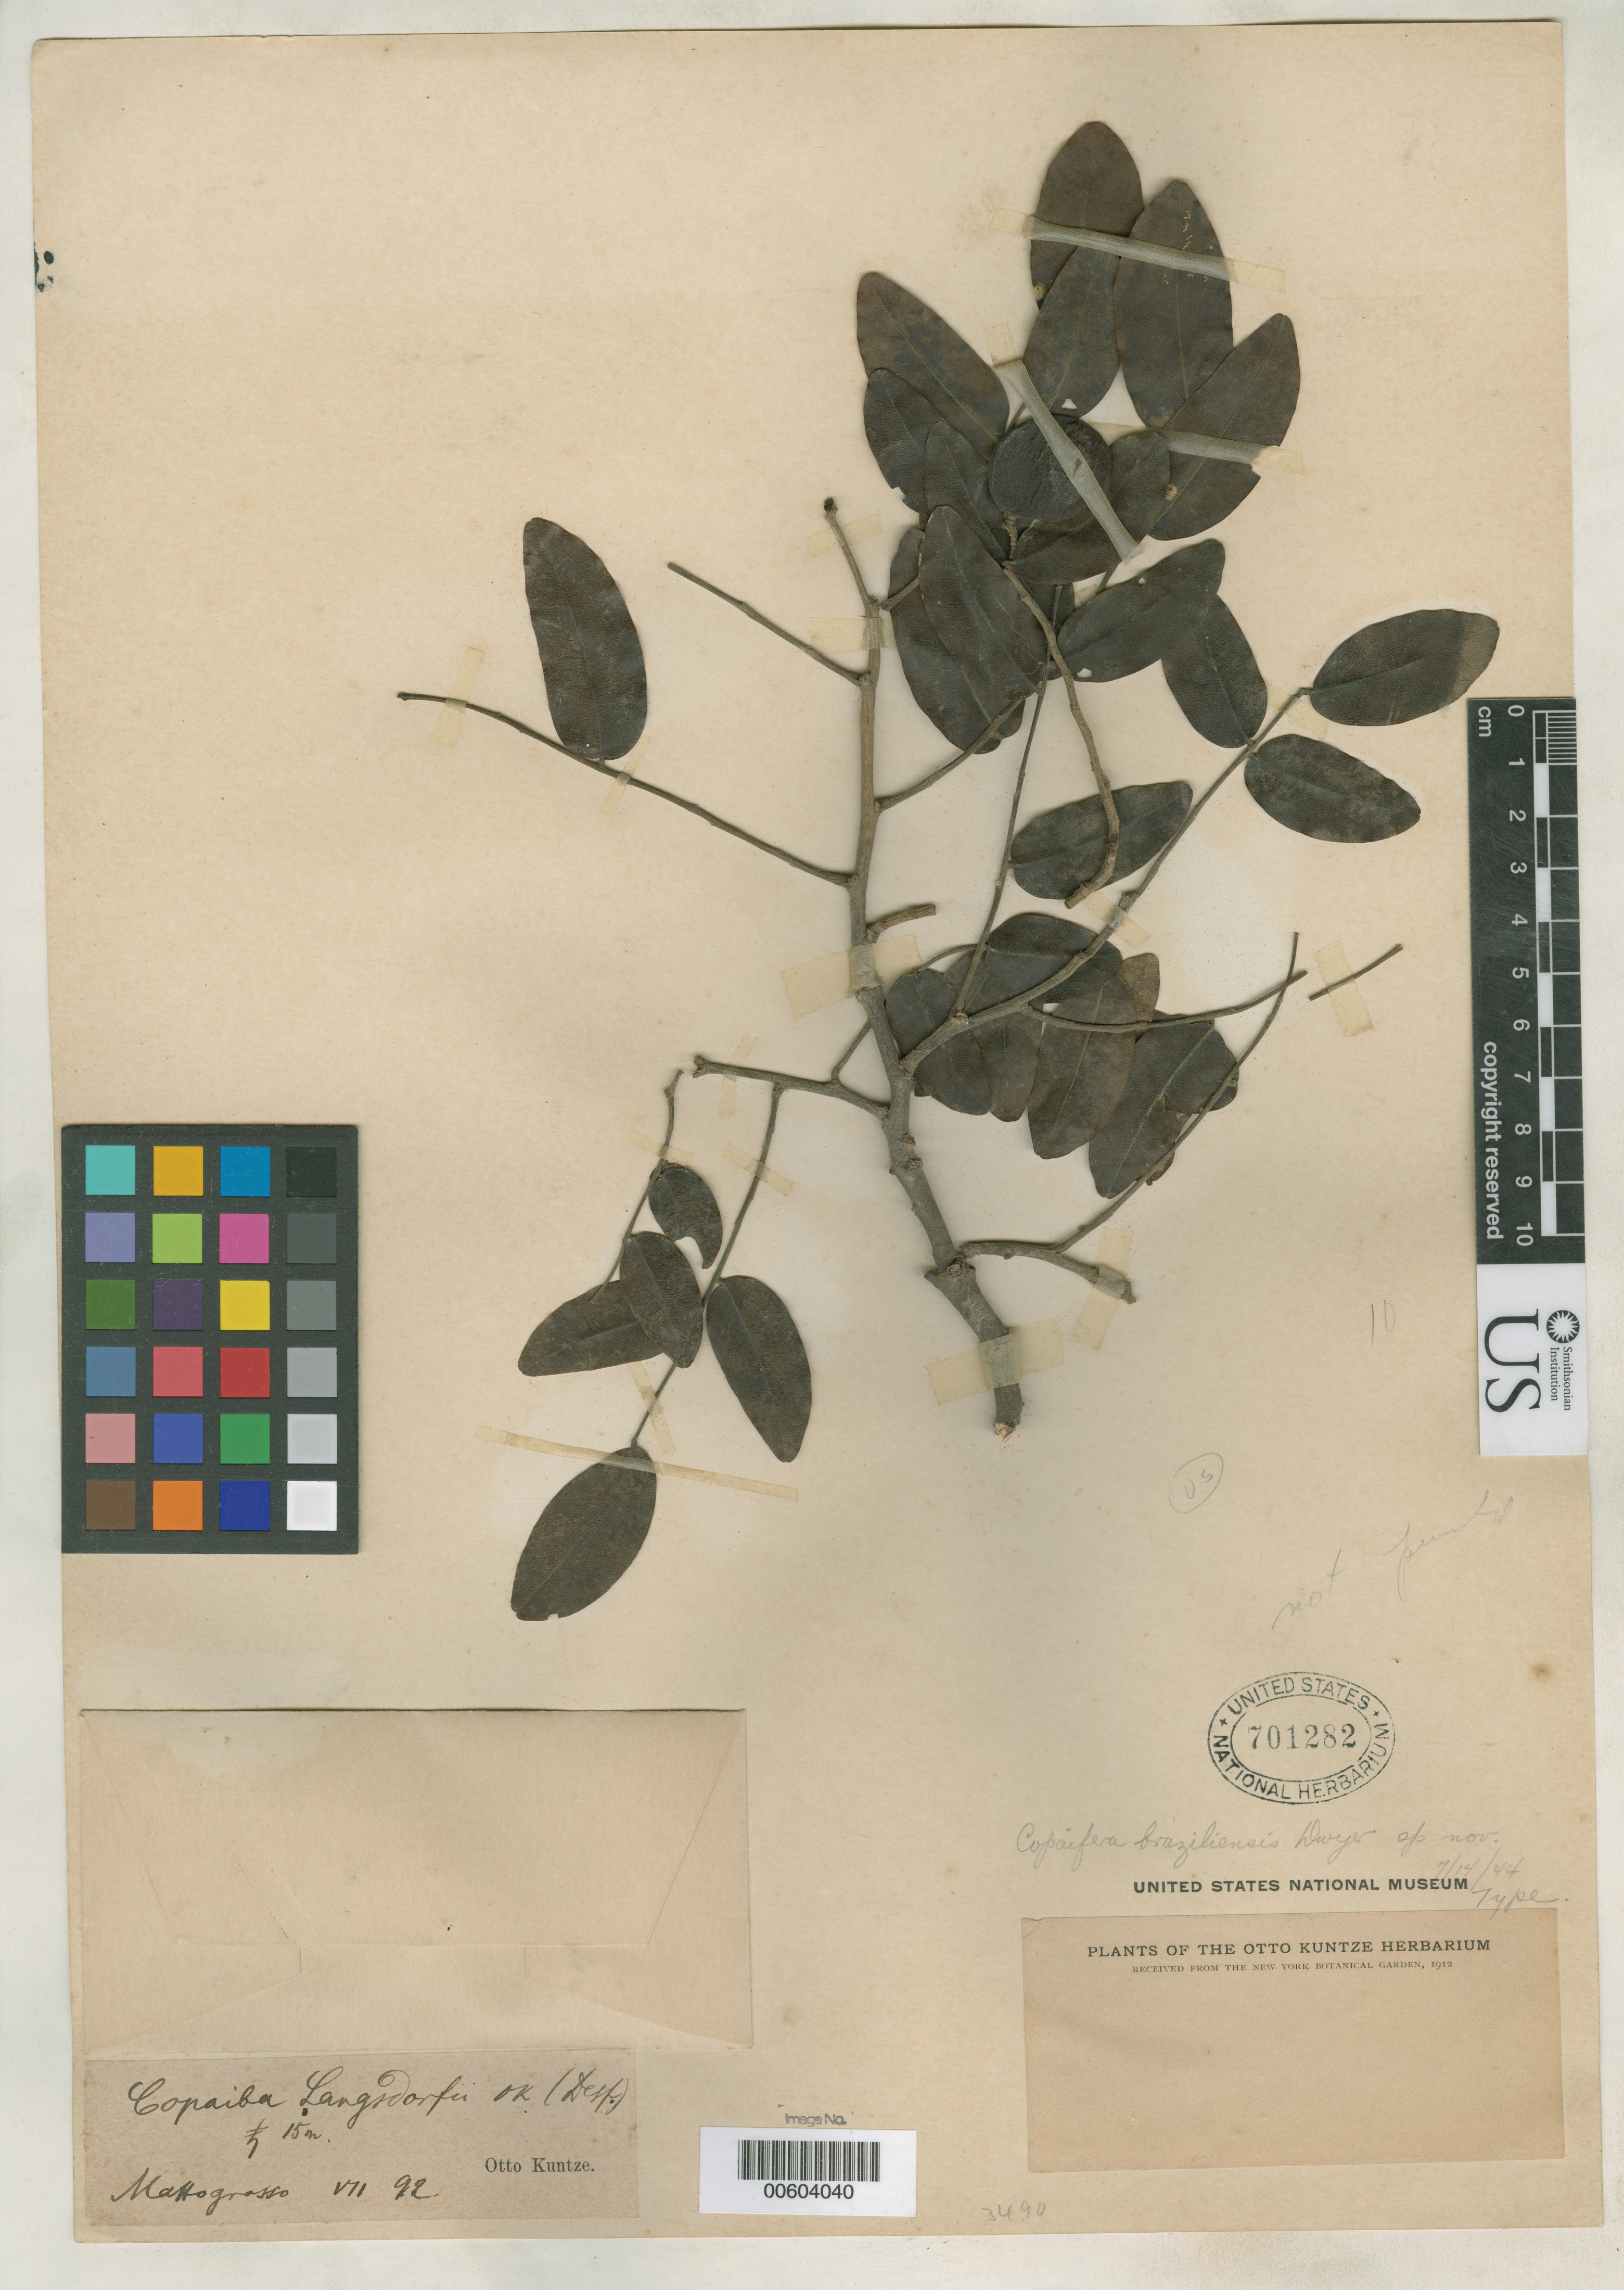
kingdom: Plantae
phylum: Tracheophyta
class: Magnoliopsida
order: Fabales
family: Fabaceae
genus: Copaifera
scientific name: Copaifera brasiliensis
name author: Dwyer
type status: Holotype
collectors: C.E.O. Kuntze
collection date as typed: Jul 1892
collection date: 1892-07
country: Brazil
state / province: Mato Grosso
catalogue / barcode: US 701282